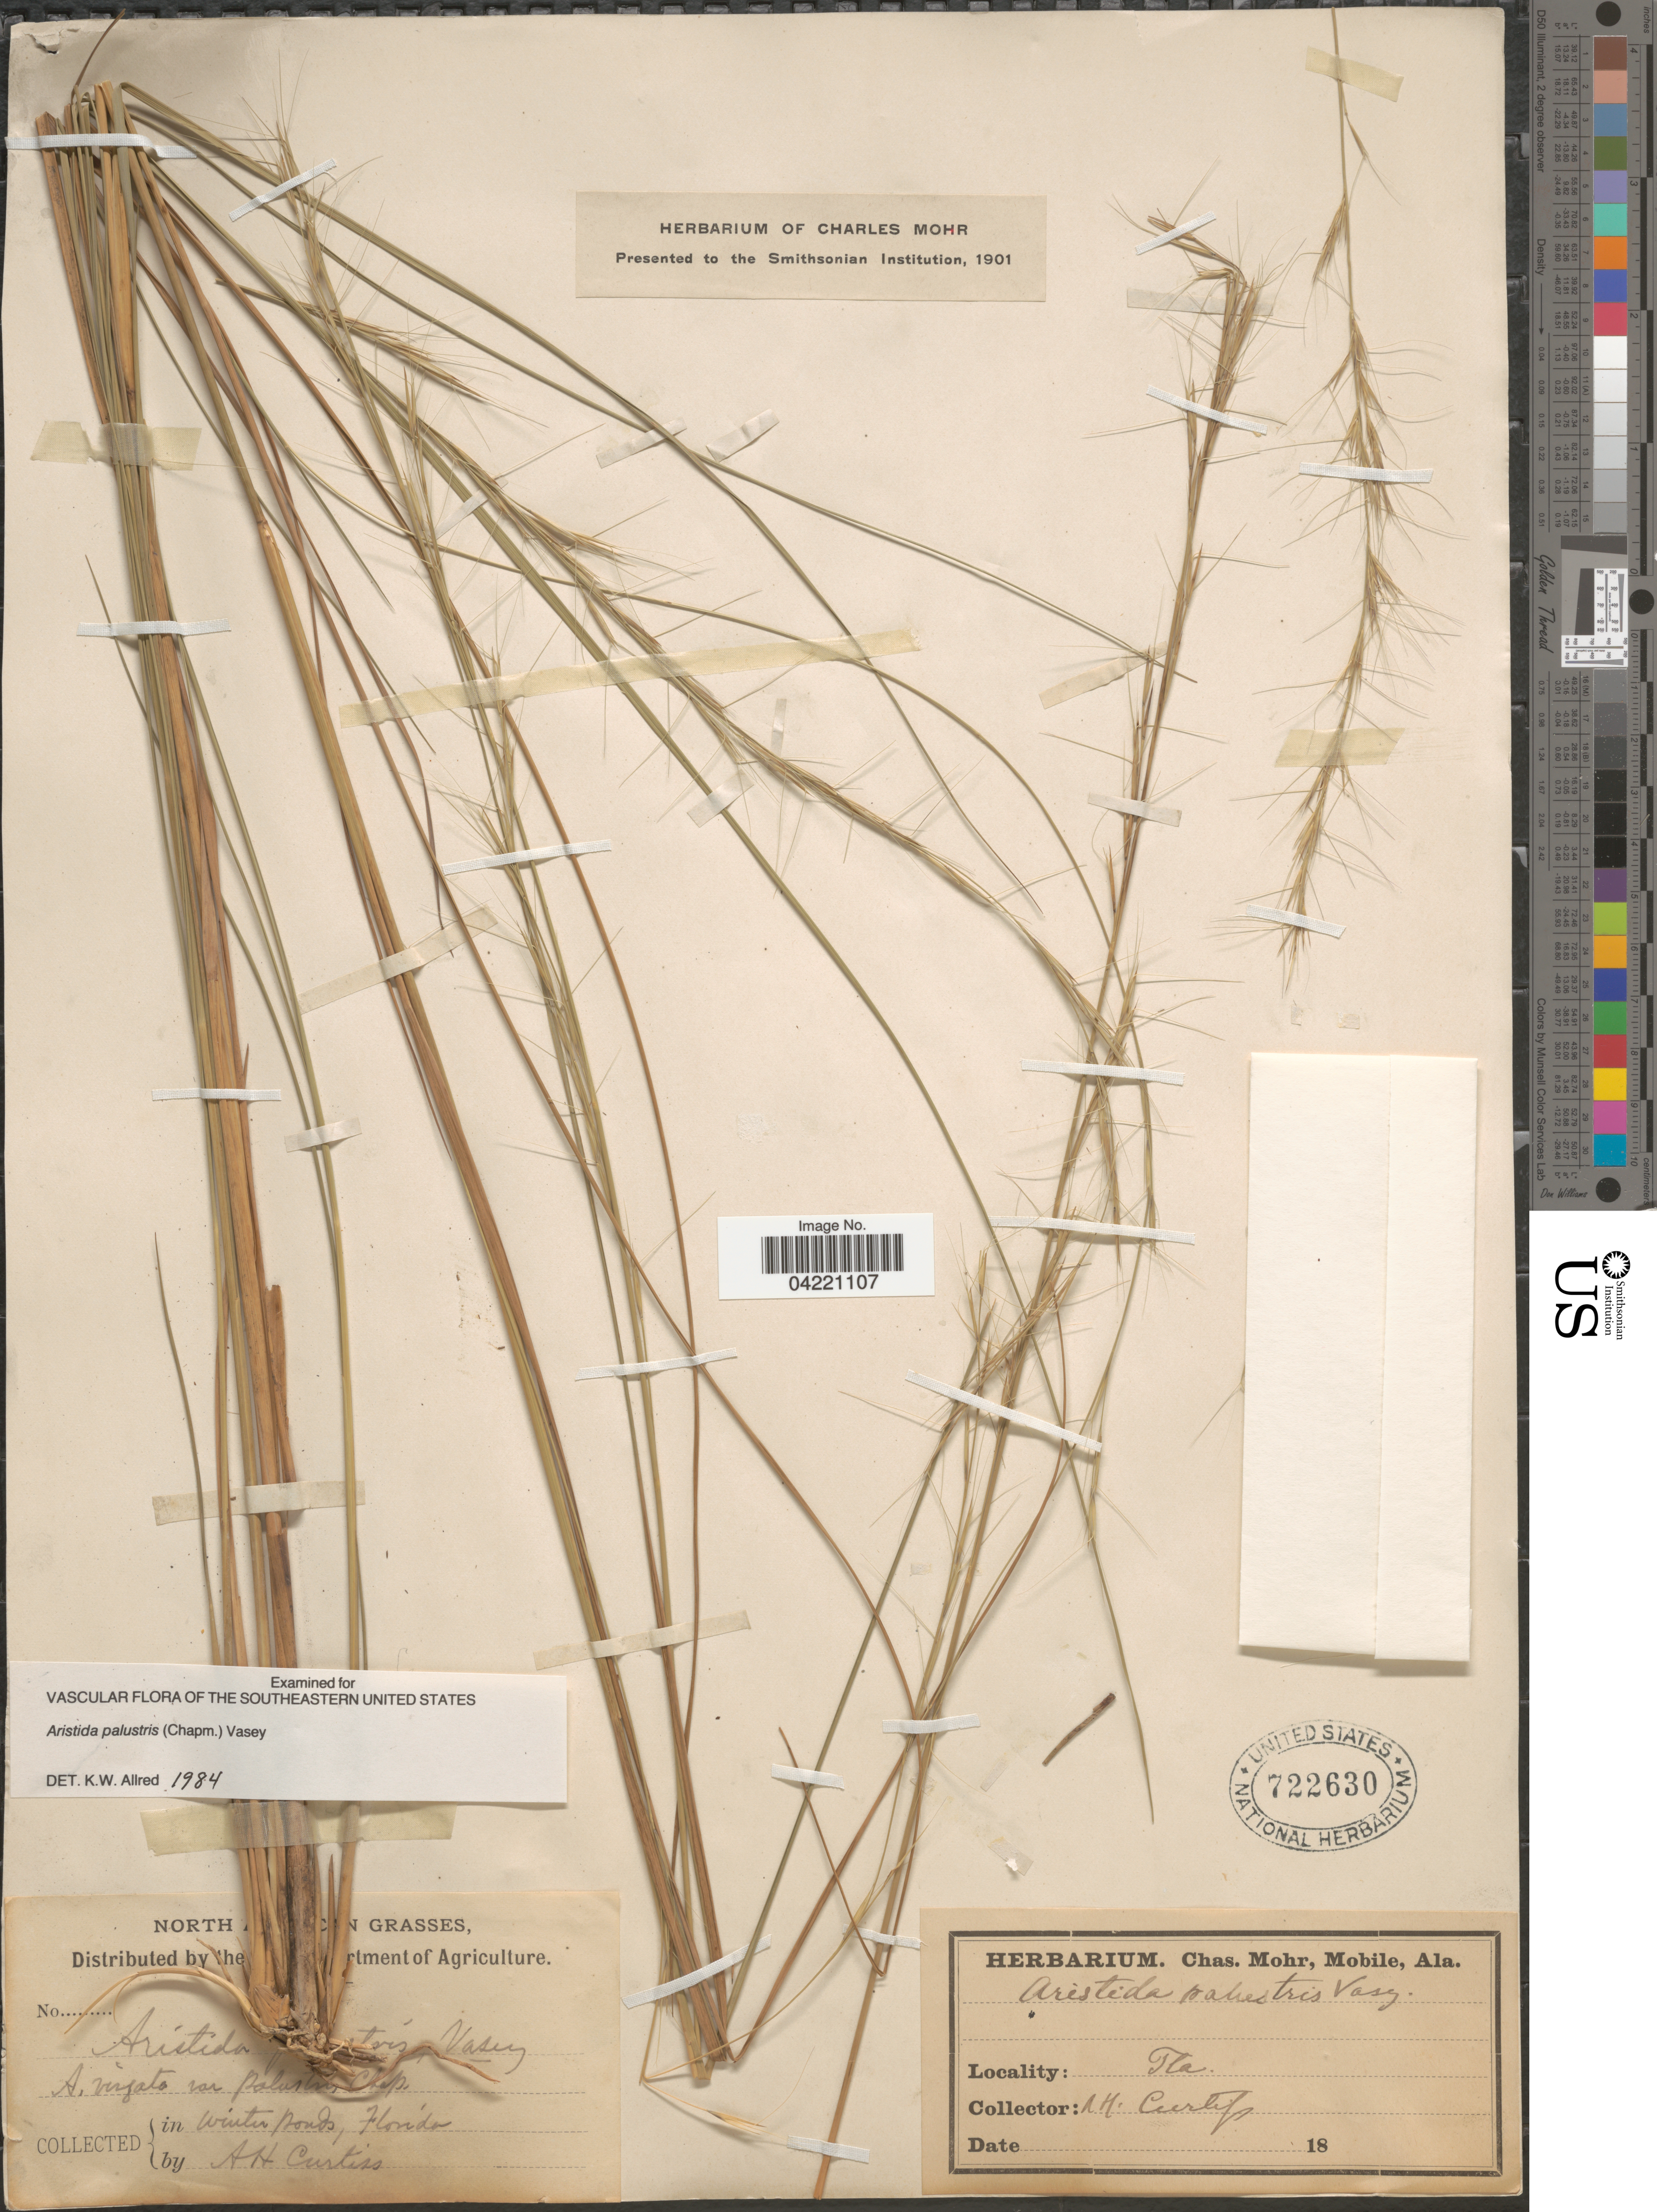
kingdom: Plantae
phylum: Tracheophyta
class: Liliopsida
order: Poales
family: Poaceae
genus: Aristida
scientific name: Aristida palustris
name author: (Chapm.) Vasey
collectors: A. H. Curtiss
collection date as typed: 18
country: United States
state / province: Florida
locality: Winter ponds.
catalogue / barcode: US 722630